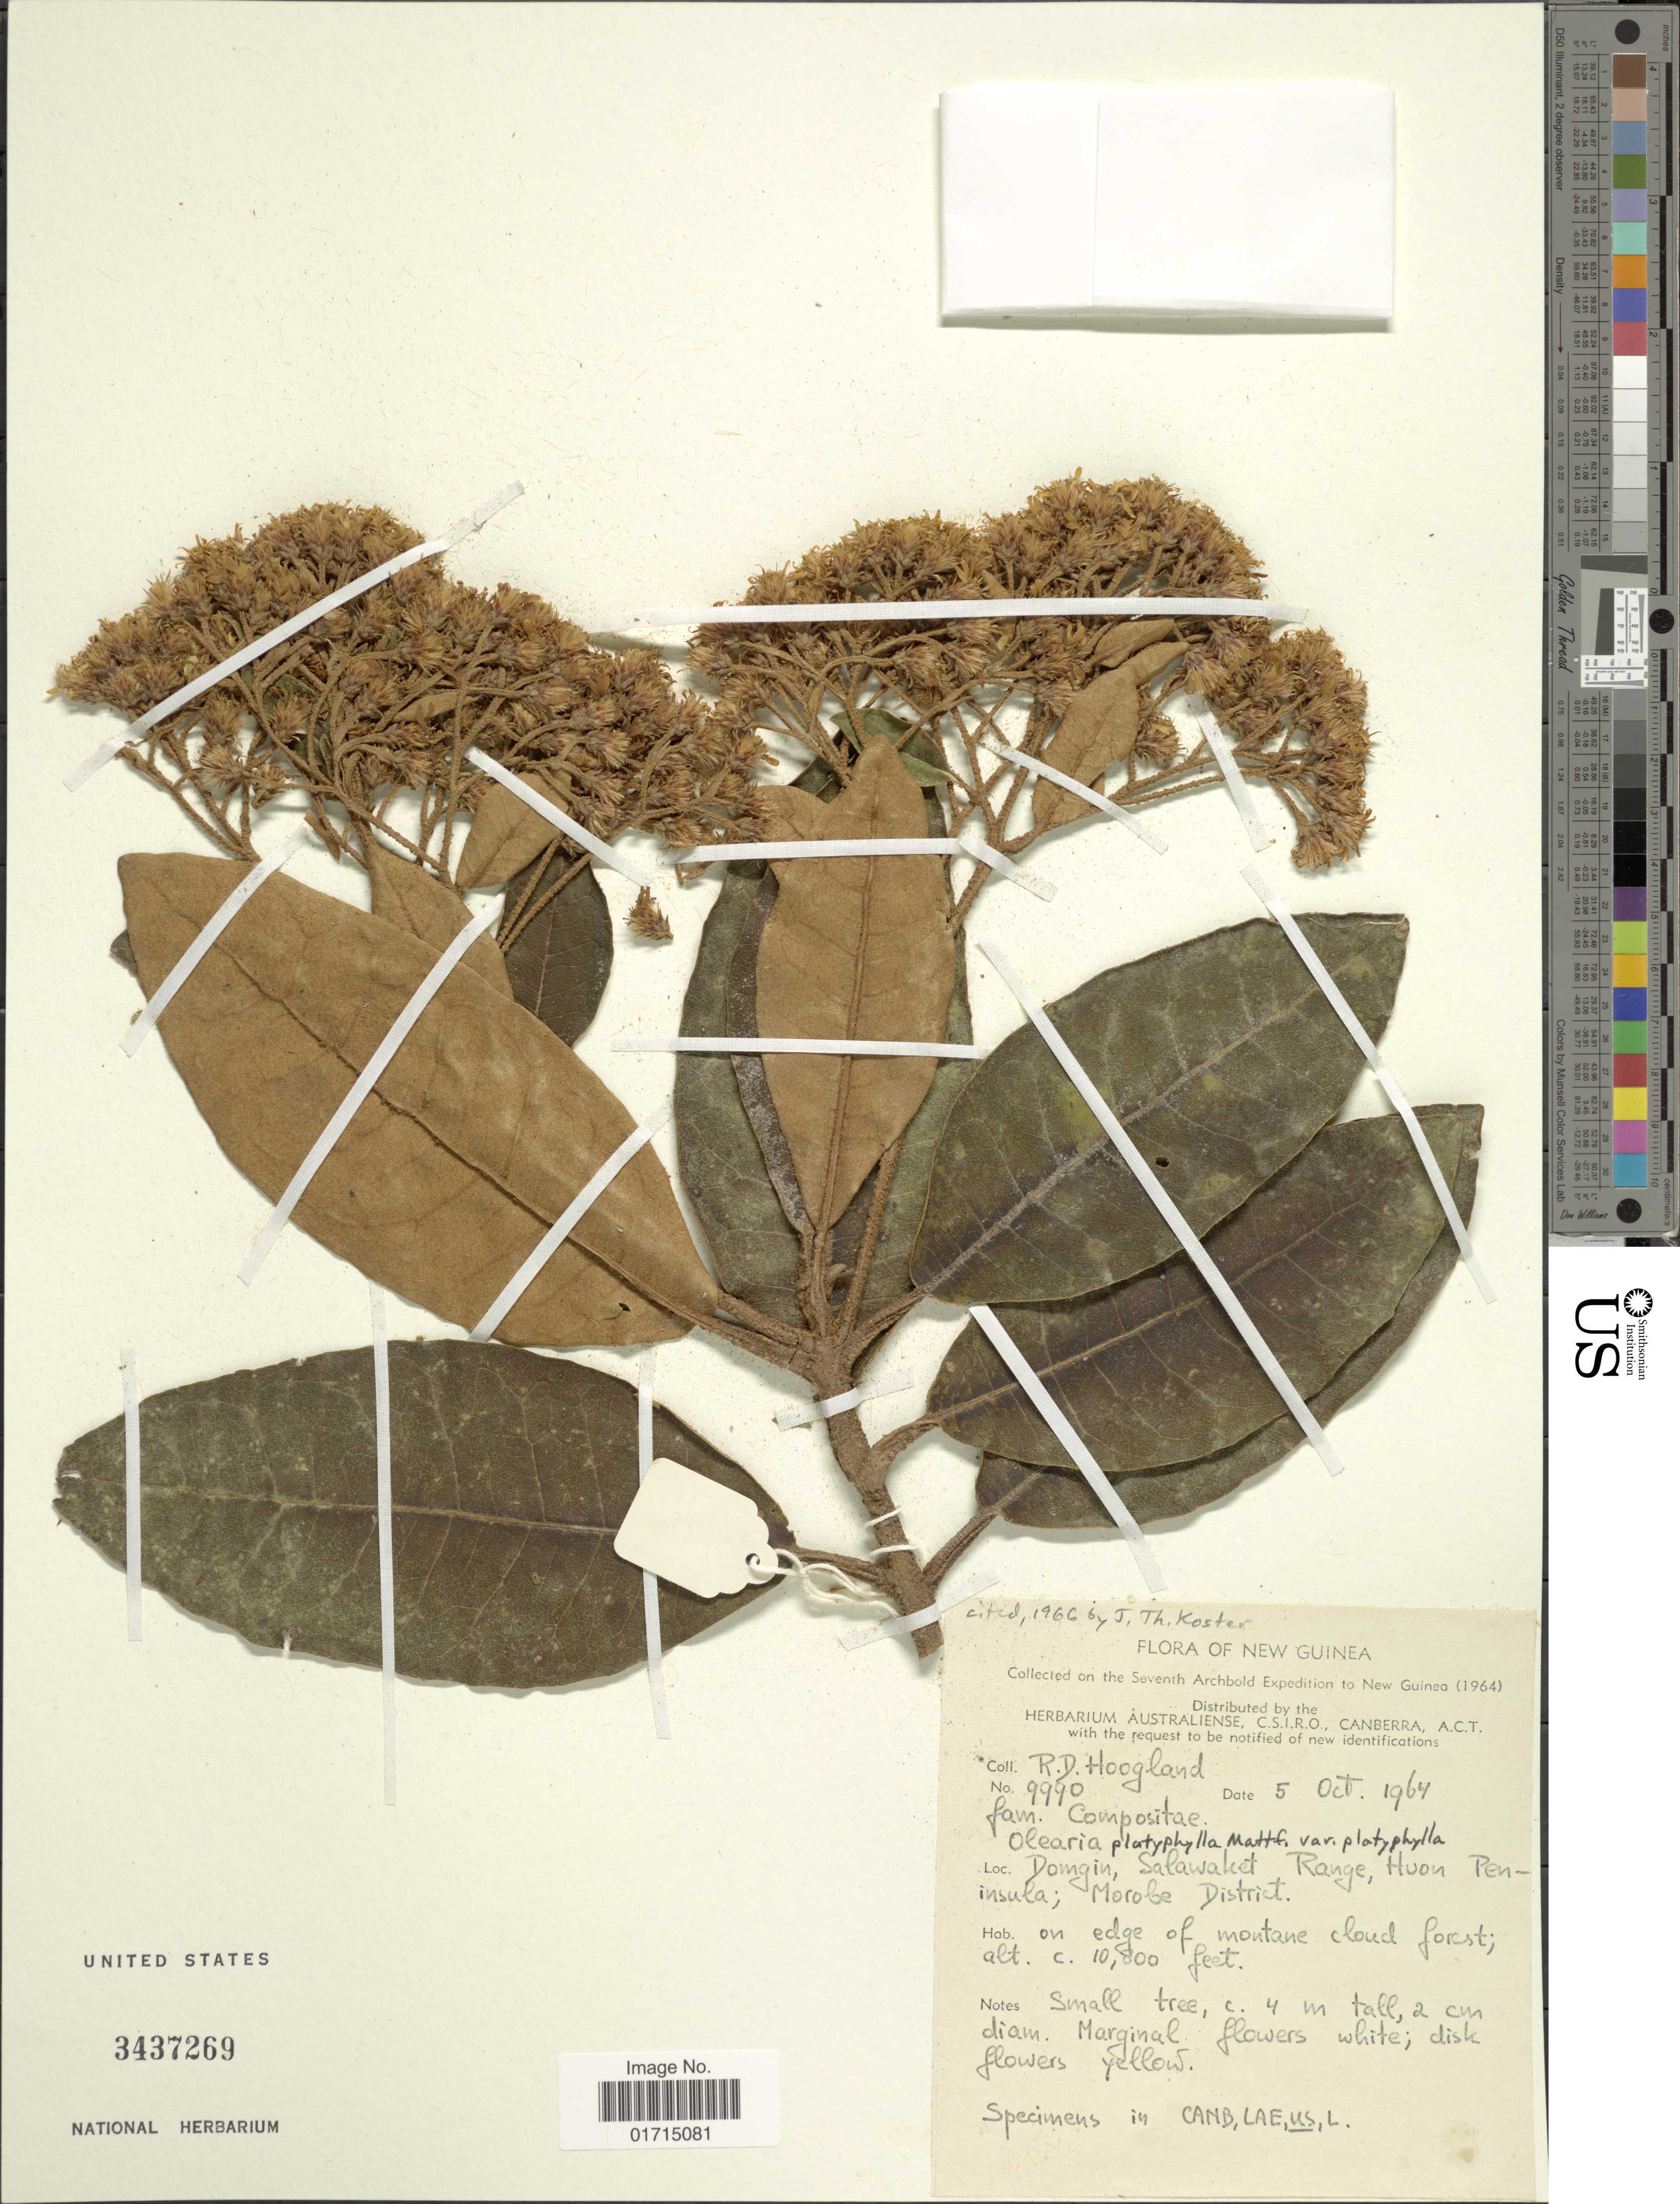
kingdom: Plantae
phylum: Tracheophyta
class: Magnoliopsida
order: Asterales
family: Asteraceae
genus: Olearia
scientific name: Olearia platyphylla var. platyphylla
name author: Mattf.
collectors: R. D. Hoogland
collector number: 9990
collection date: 1964-10-05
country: Papua New Guinea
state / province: Morobe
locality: Domgin, Salawaket Range, Huon Peninsula; Morobe District. on edge of montane cloud forest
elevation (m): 3292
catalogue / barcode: US 3437269